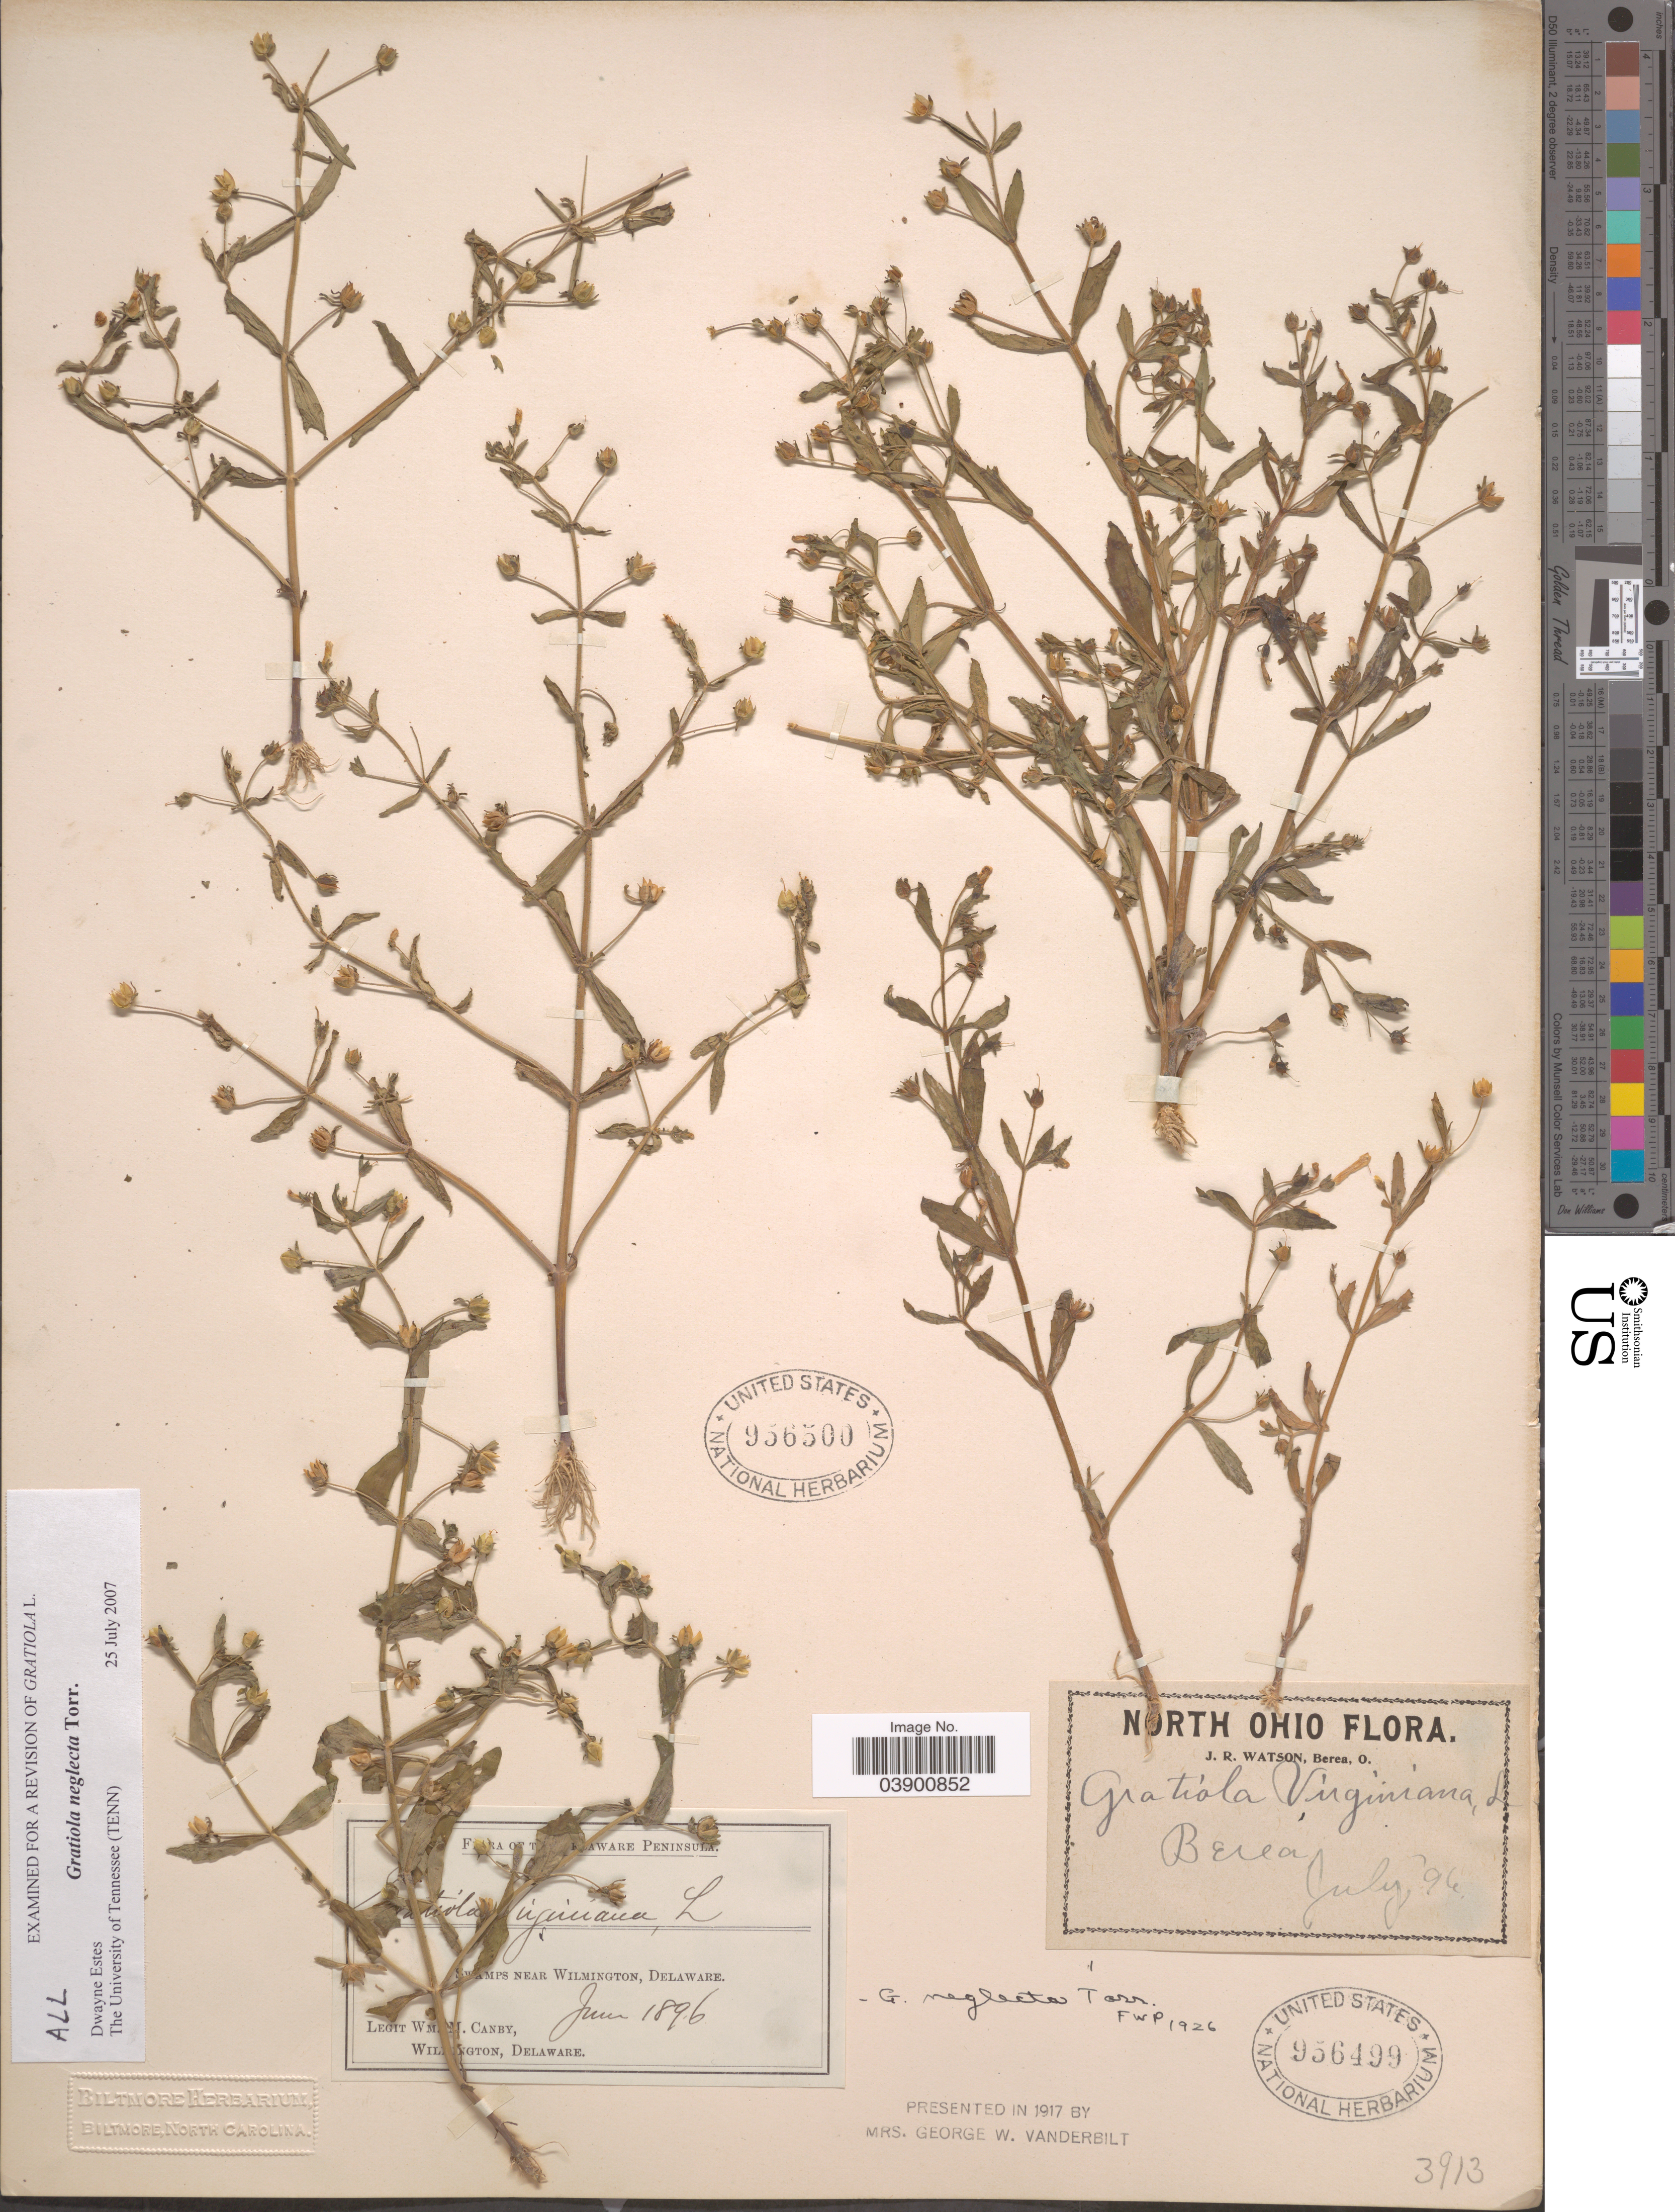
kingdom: Plantae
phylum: Tracheophyta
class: Magnoliopsida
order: Lamiales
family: Plantaginaceae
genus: Gratiola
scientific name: Gratiola neglecta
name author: Torr.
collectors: W. M. Canby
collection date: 1896-06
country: United States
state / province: Delaware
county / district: New Castle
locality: Delaware Peninsula. Near Wilmington.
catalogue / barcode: US 956500-2